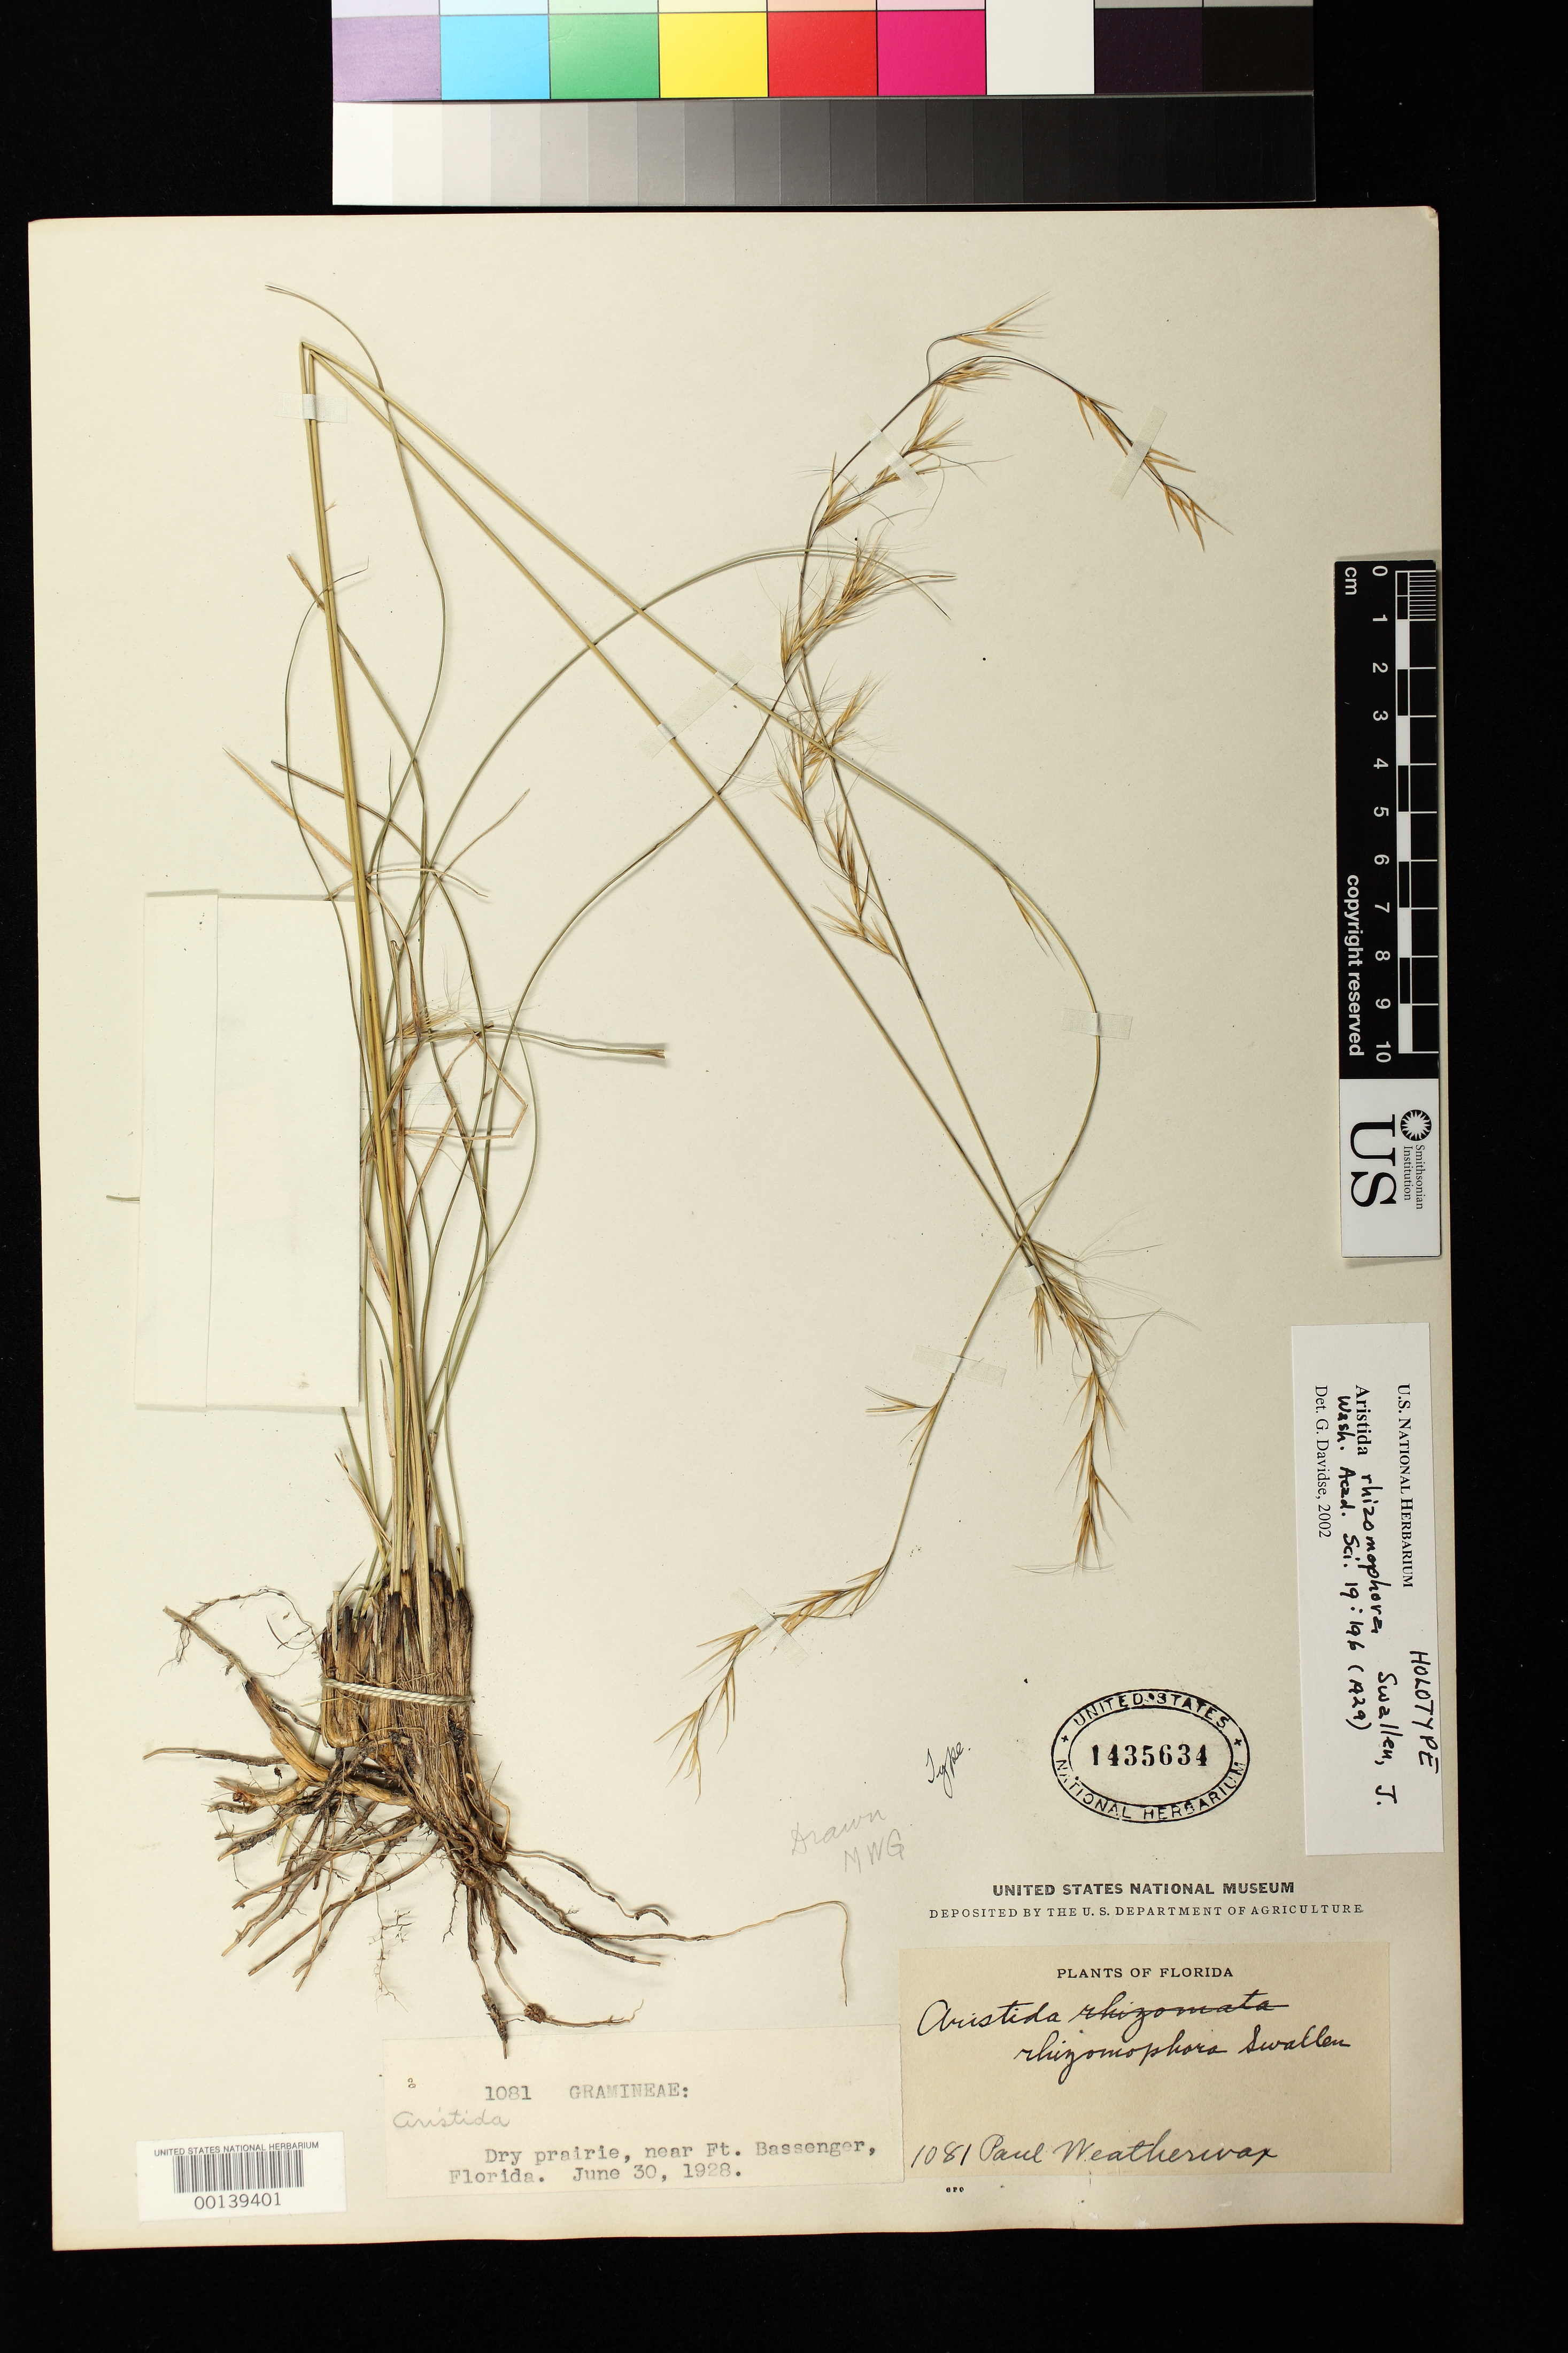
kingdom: Plantae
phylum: Tracheophyta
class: Liliopsida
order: Poales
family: Poaceae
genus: Aristida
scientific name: Aristida rhizomophora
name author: Swallen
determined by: Davidse, Gerrit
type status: Holotype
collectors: P. Weatherwax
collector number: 1081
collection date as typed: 30 Jun 1928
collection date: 1928-06-30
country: United States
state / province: Florida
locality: Near Ft. Bassenger.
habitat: Dry prairie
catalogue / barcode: US 1435634